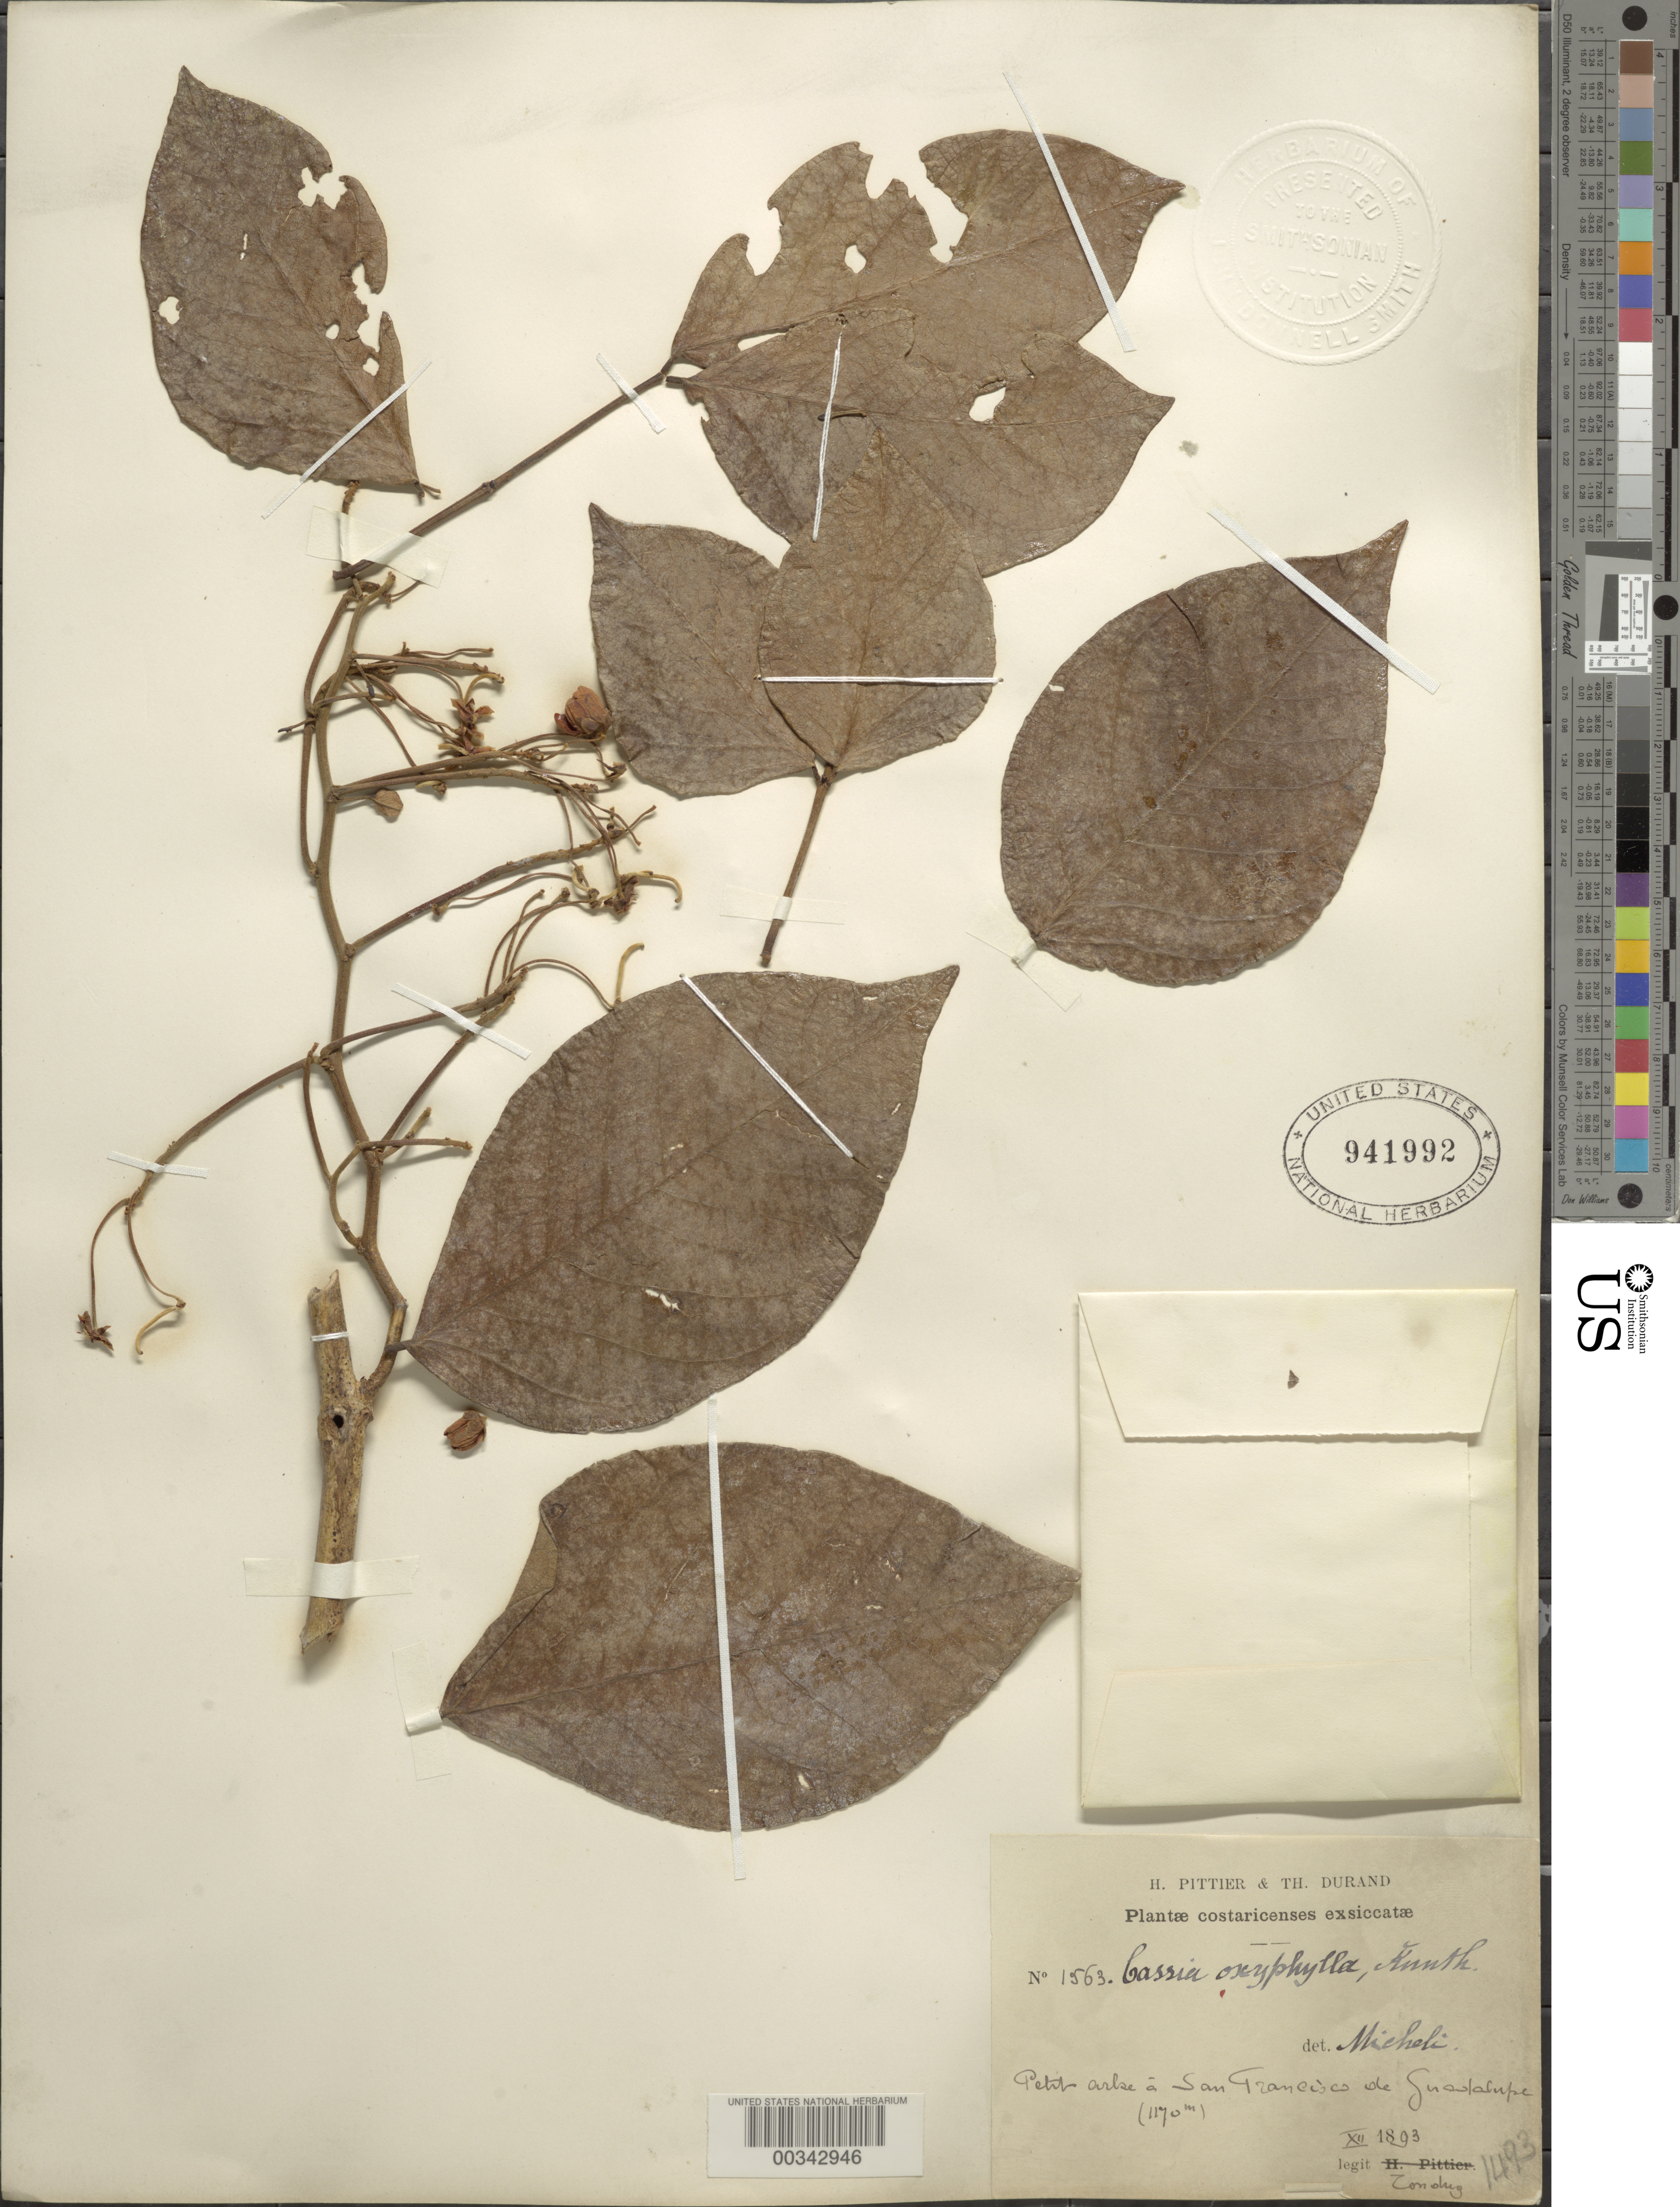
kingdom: Plantae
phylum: Tracheophyta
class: Magnoliopsida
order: Fabales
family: Fabaceae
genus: Senna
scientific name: Senna hayesiana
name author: (Britton & Rose) H.S. Irwin & Barneby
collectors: A. Tonduz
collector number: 1563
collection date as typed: Dec 1893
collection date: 1893-12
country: Costa Rica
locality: San Francisco de Guadalupe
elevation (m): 1170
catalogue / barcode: US 941992